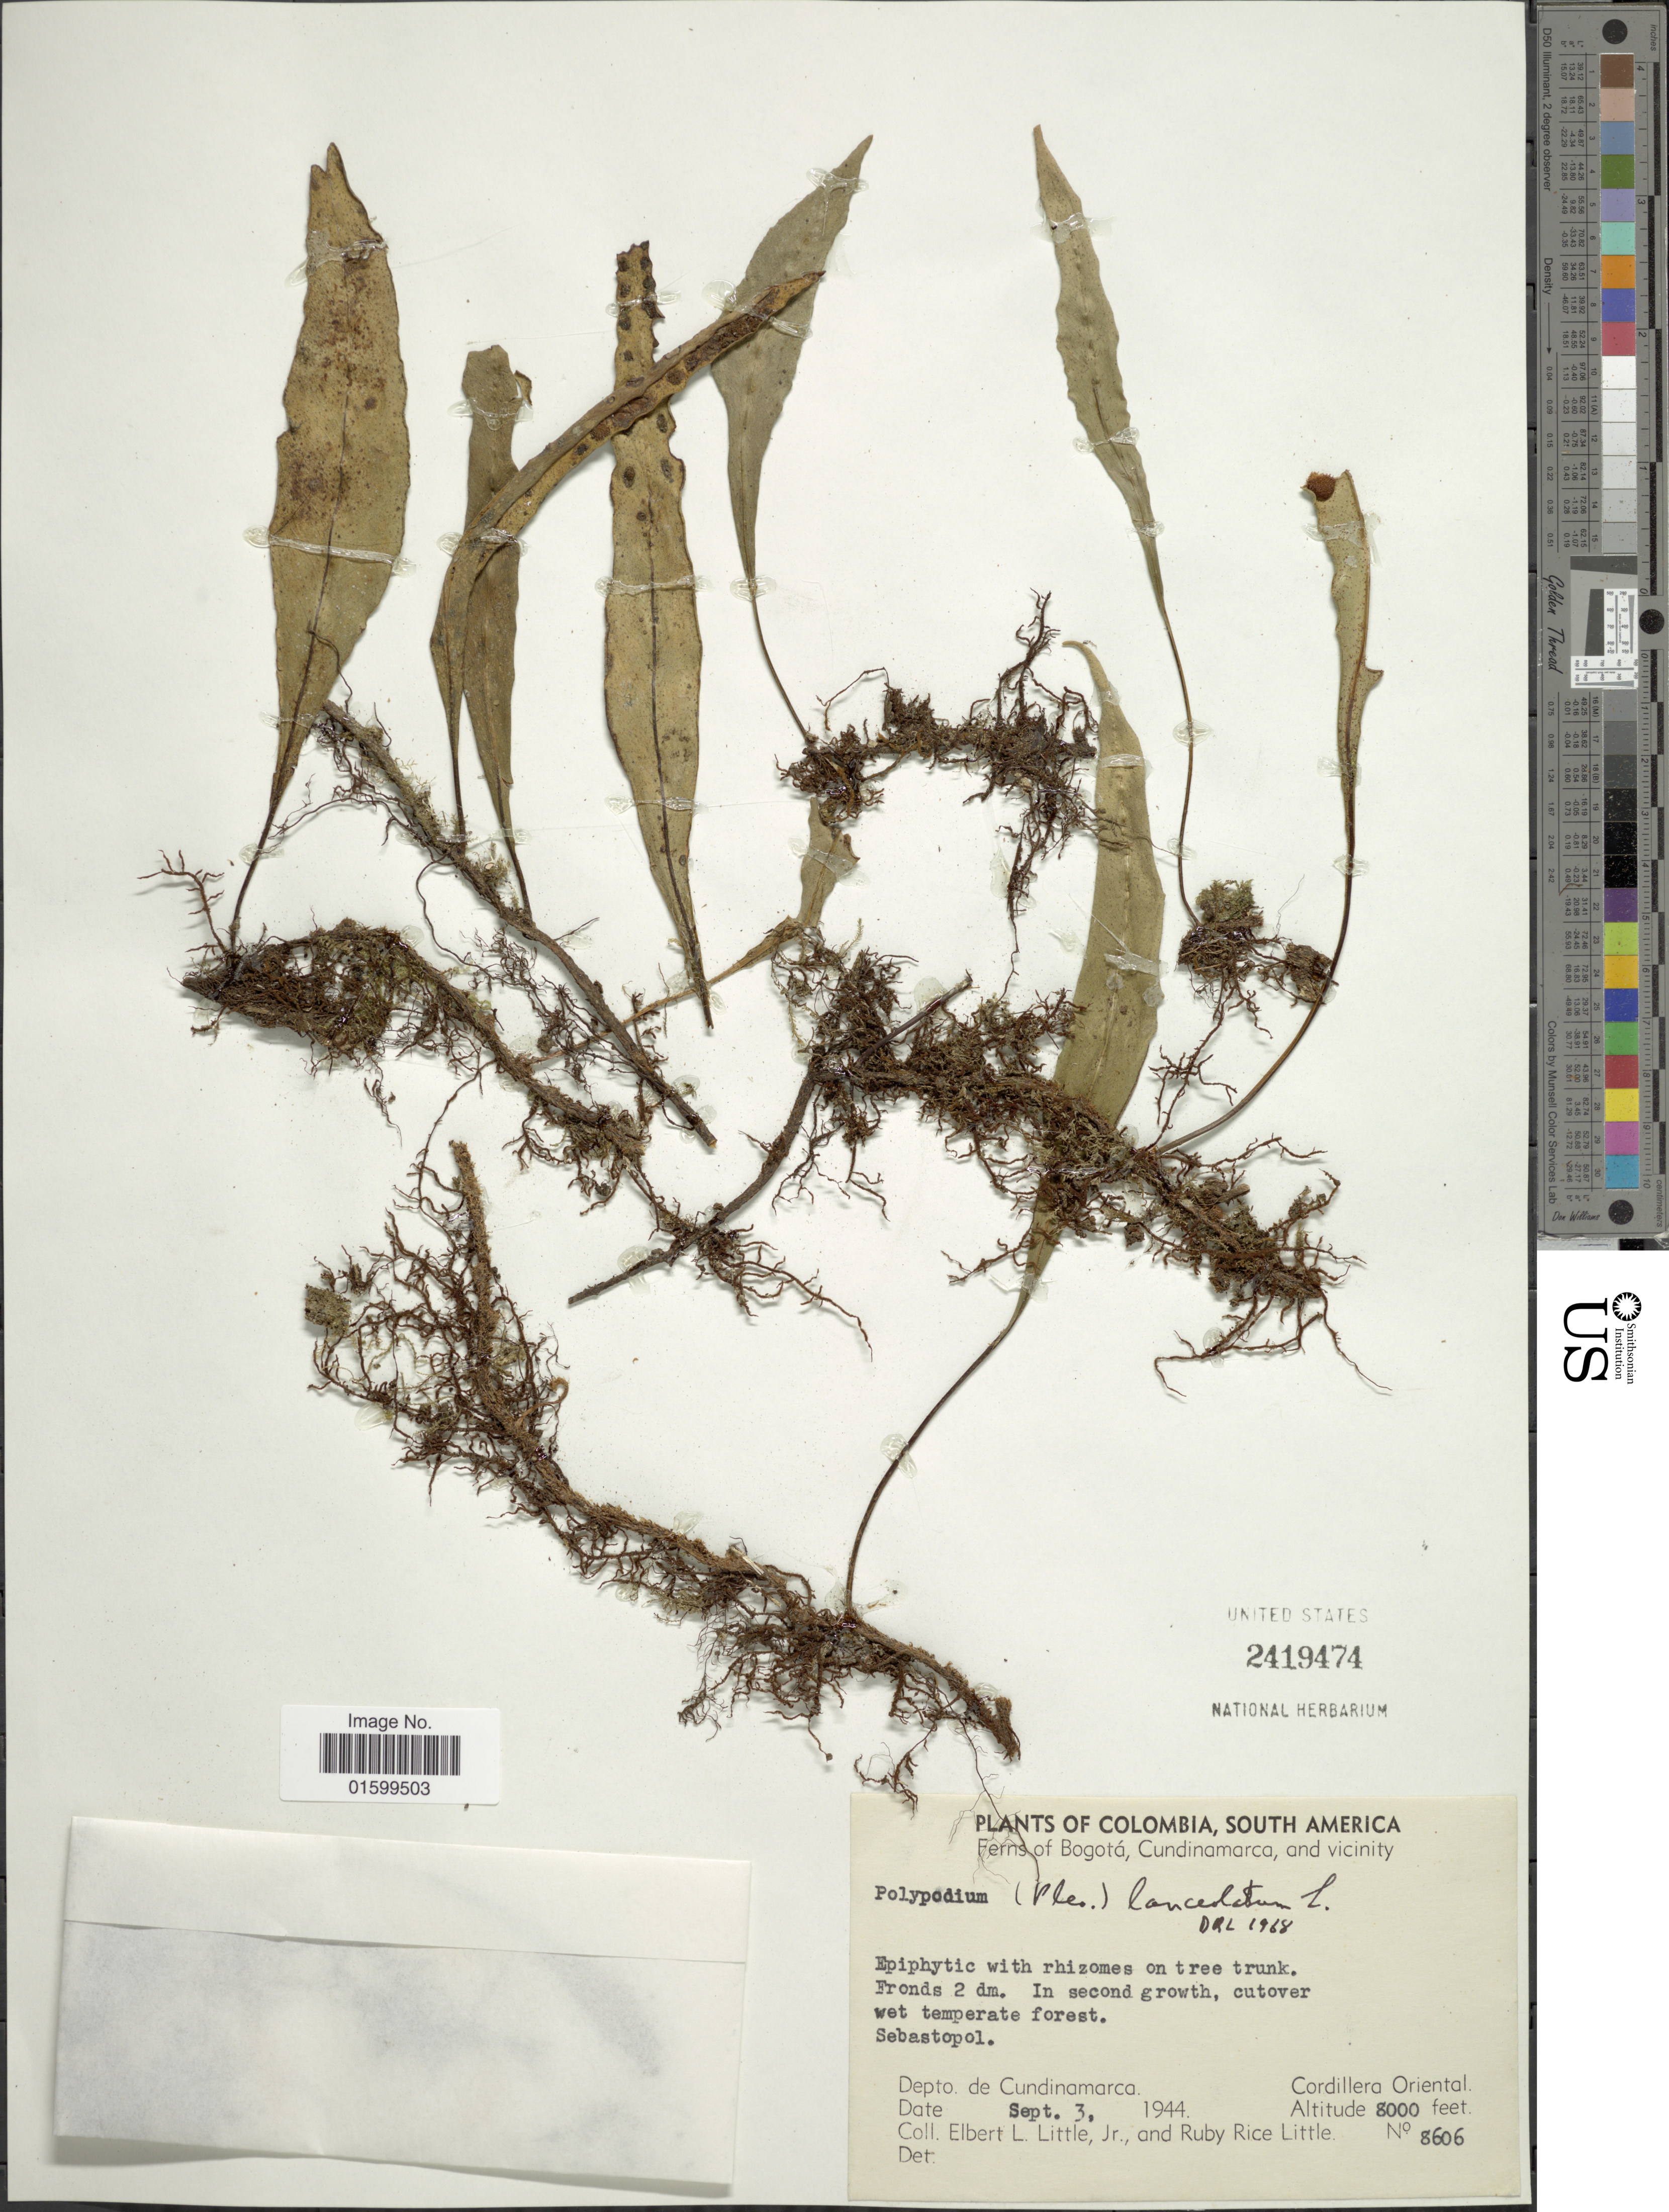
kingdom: Plantae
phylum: Tracheophyta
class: Polypodiopsida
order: Polypodiales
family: Polypodiaceae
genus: Pleopeltis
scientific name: Pleopeltis macrocarpa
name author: (Bory ex Willd.) Kaulf.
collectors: E. L. Little & R. R. Little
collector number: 8606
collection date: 1944-09-03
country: Colombia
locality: Bogota, cundinamarca and vicinity, Depto. de Cundinamarca, Cordillera Oriental, Sebastopol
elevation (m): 2438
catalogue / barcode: US 2419474